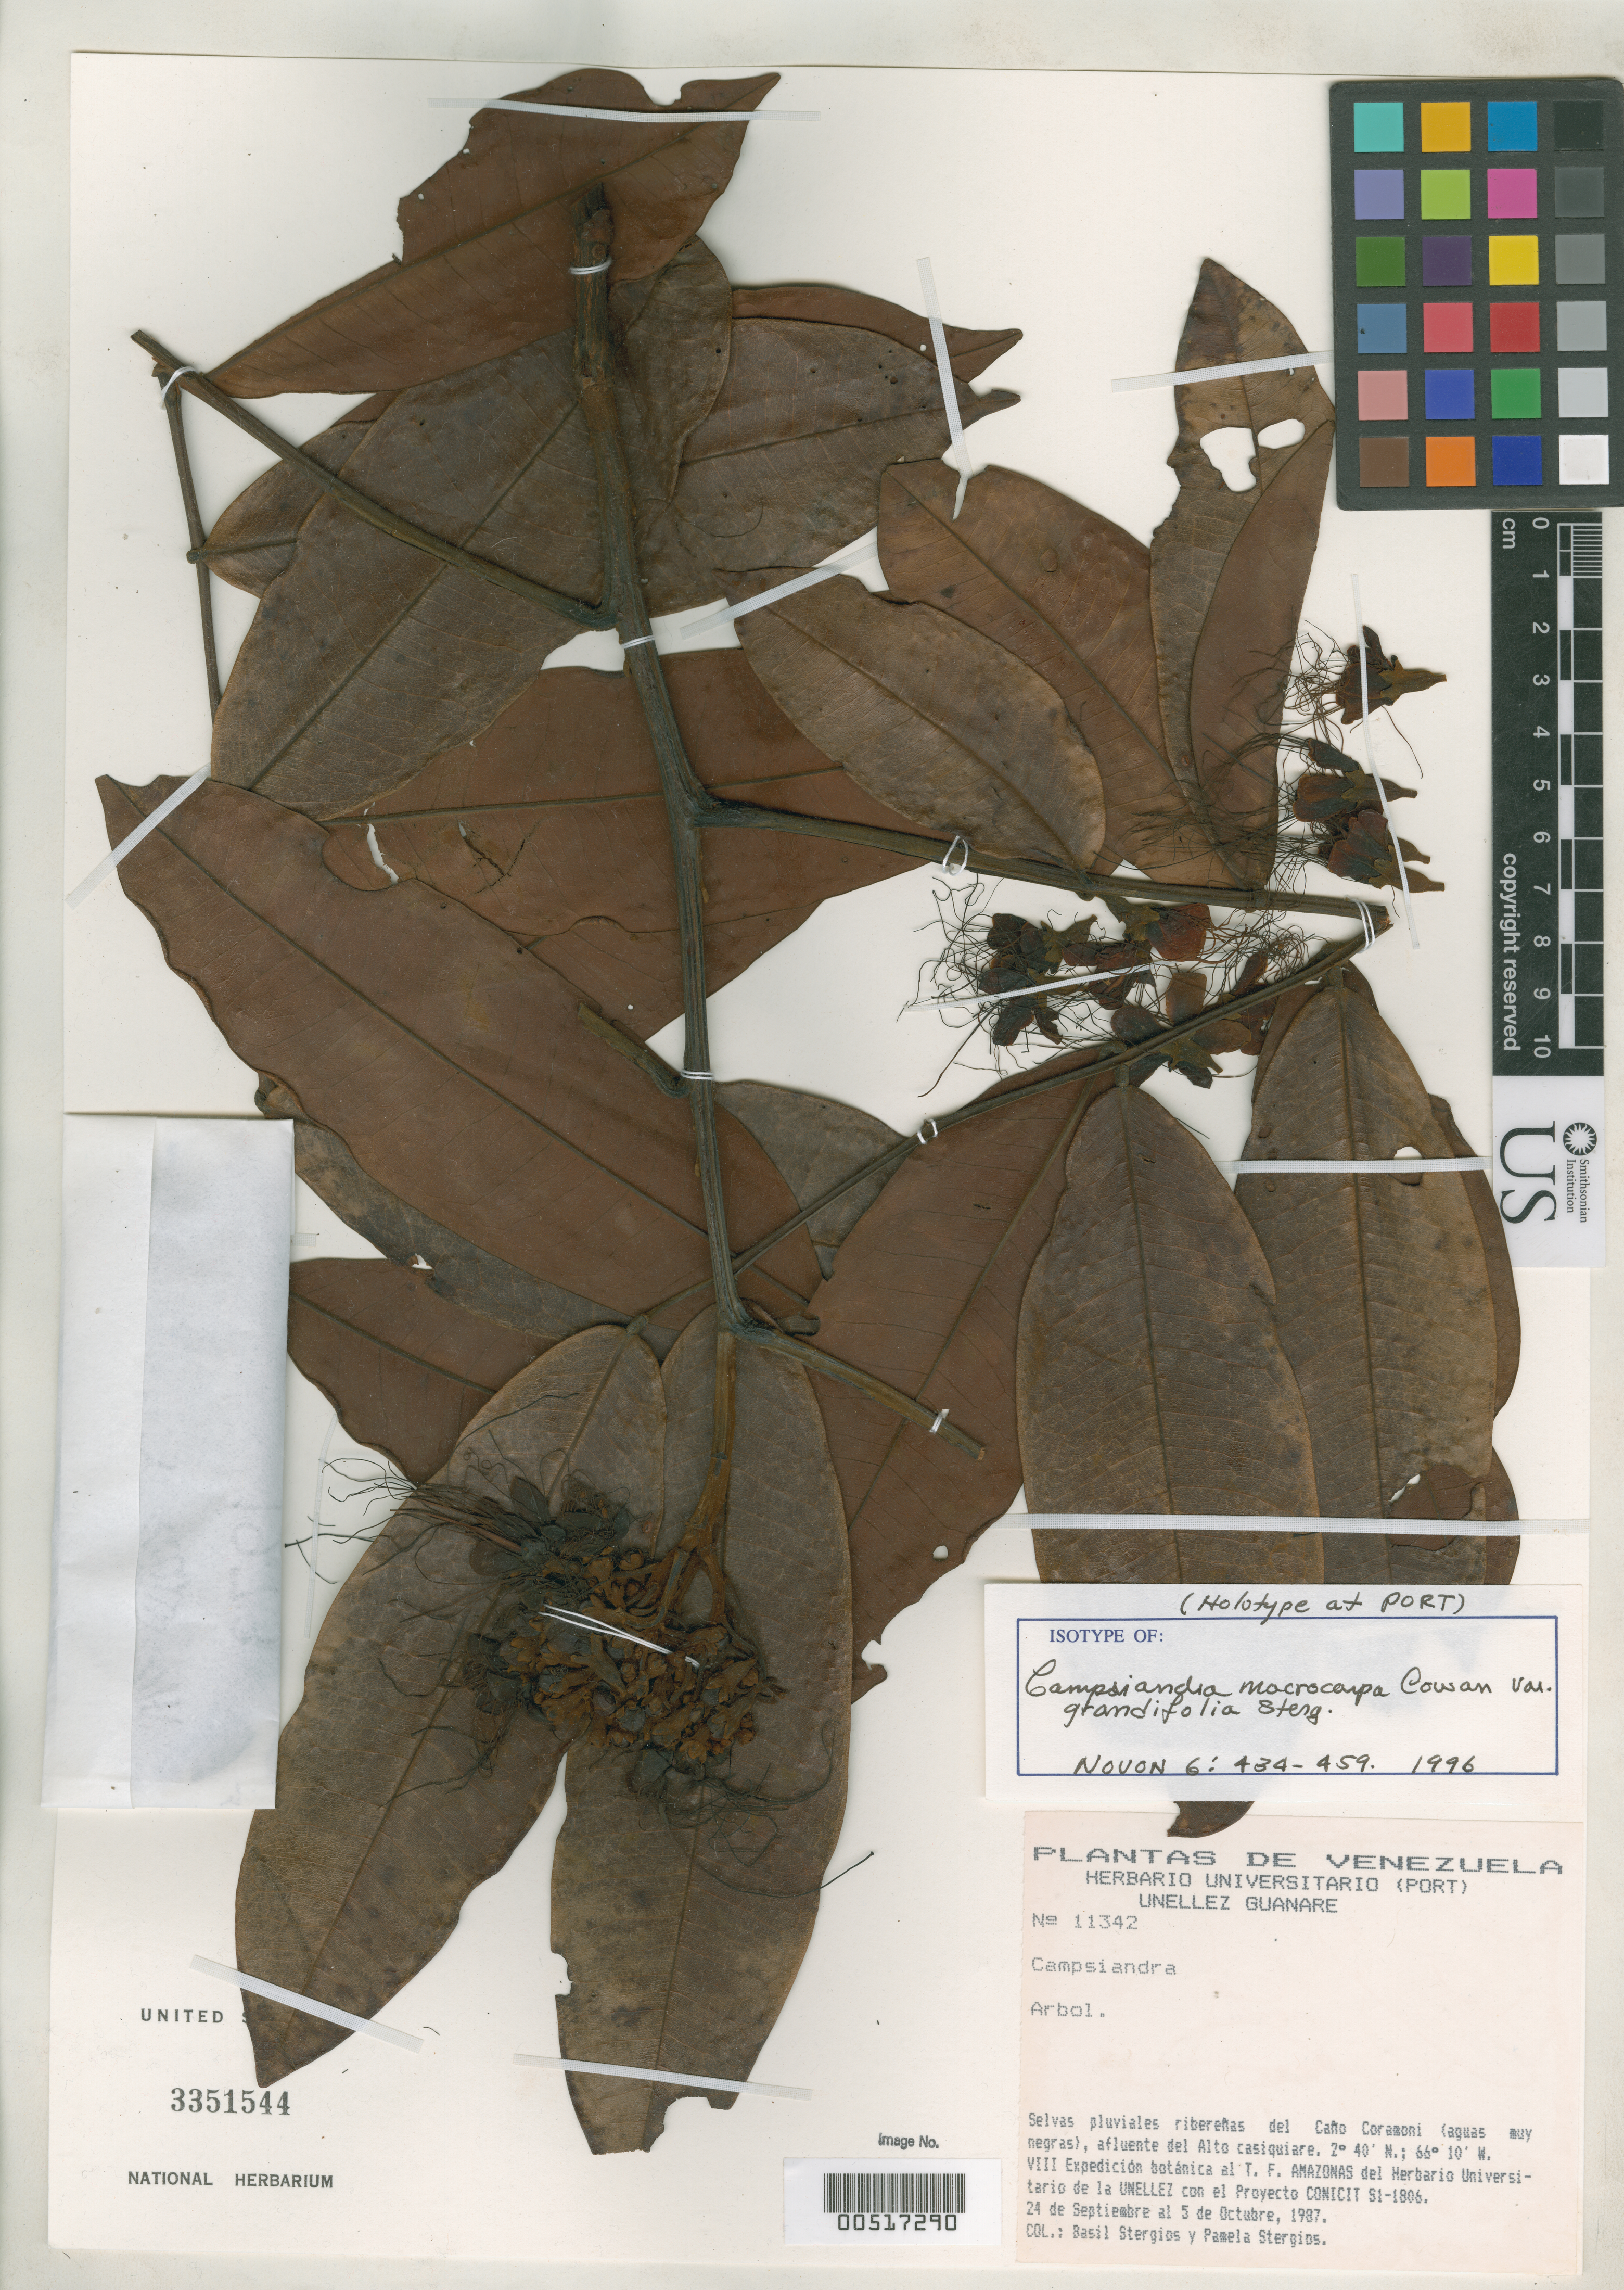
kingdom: Plantae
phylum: Tracheophyta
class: Magnoliopsida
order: Fabales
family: Fabaceae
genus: Campsiandra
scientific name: Campsiandra macrocarpa var. grandifolia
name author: Stergios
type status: Isotype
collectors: B. G. Stergios & P. Stergios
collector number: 11342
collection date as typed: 24 Sep 1987 to 05 Oct 1987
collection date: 1987-09-24/1987-10-05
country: Venezuela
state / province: Amazonas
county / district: Río Negro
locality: Caño Coramoni (aguas muy negras), afluente del alto Casiquiare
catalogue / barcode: US 3351544